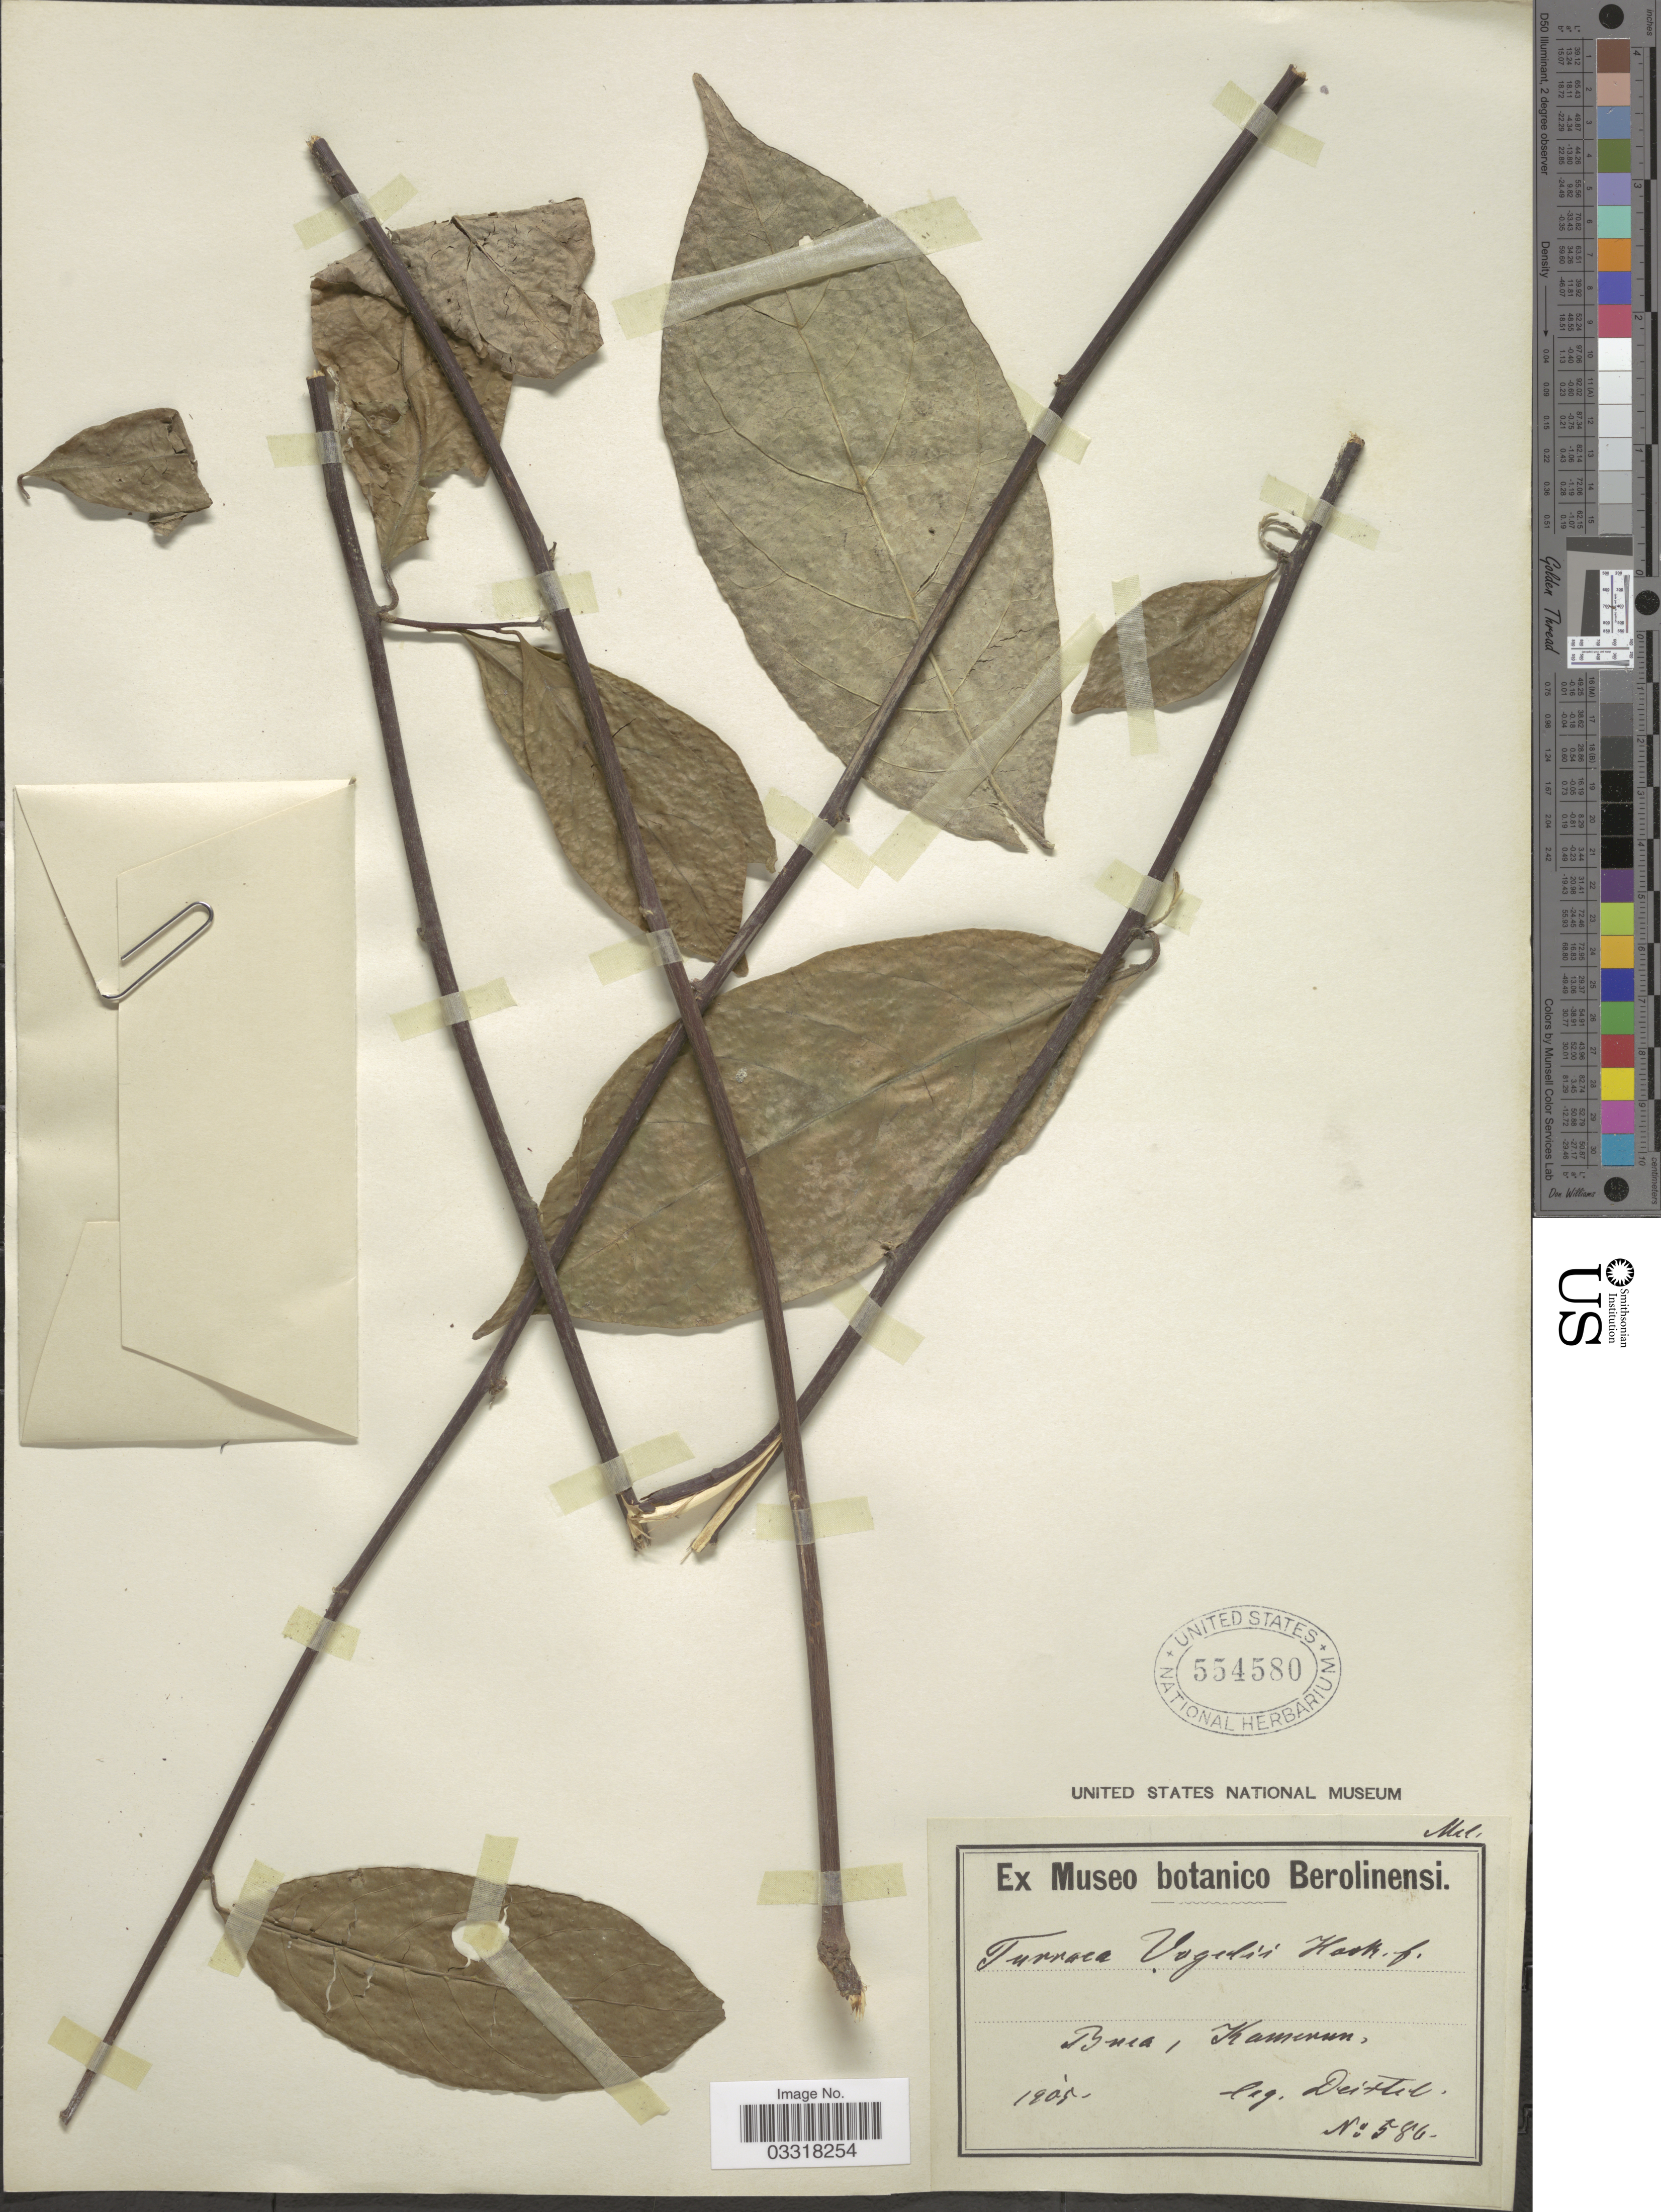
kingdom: Plantae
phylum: Tracheophyta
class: Magnoliopsida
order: Sapindales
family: Meliaceae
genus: Turraea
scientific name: Turraea vogelii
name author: Hook. f. ex Benth.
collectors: -. Deistel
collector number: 586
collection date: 1905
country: Cameroon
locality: Buca, Kamerun.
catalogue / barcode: US 554580